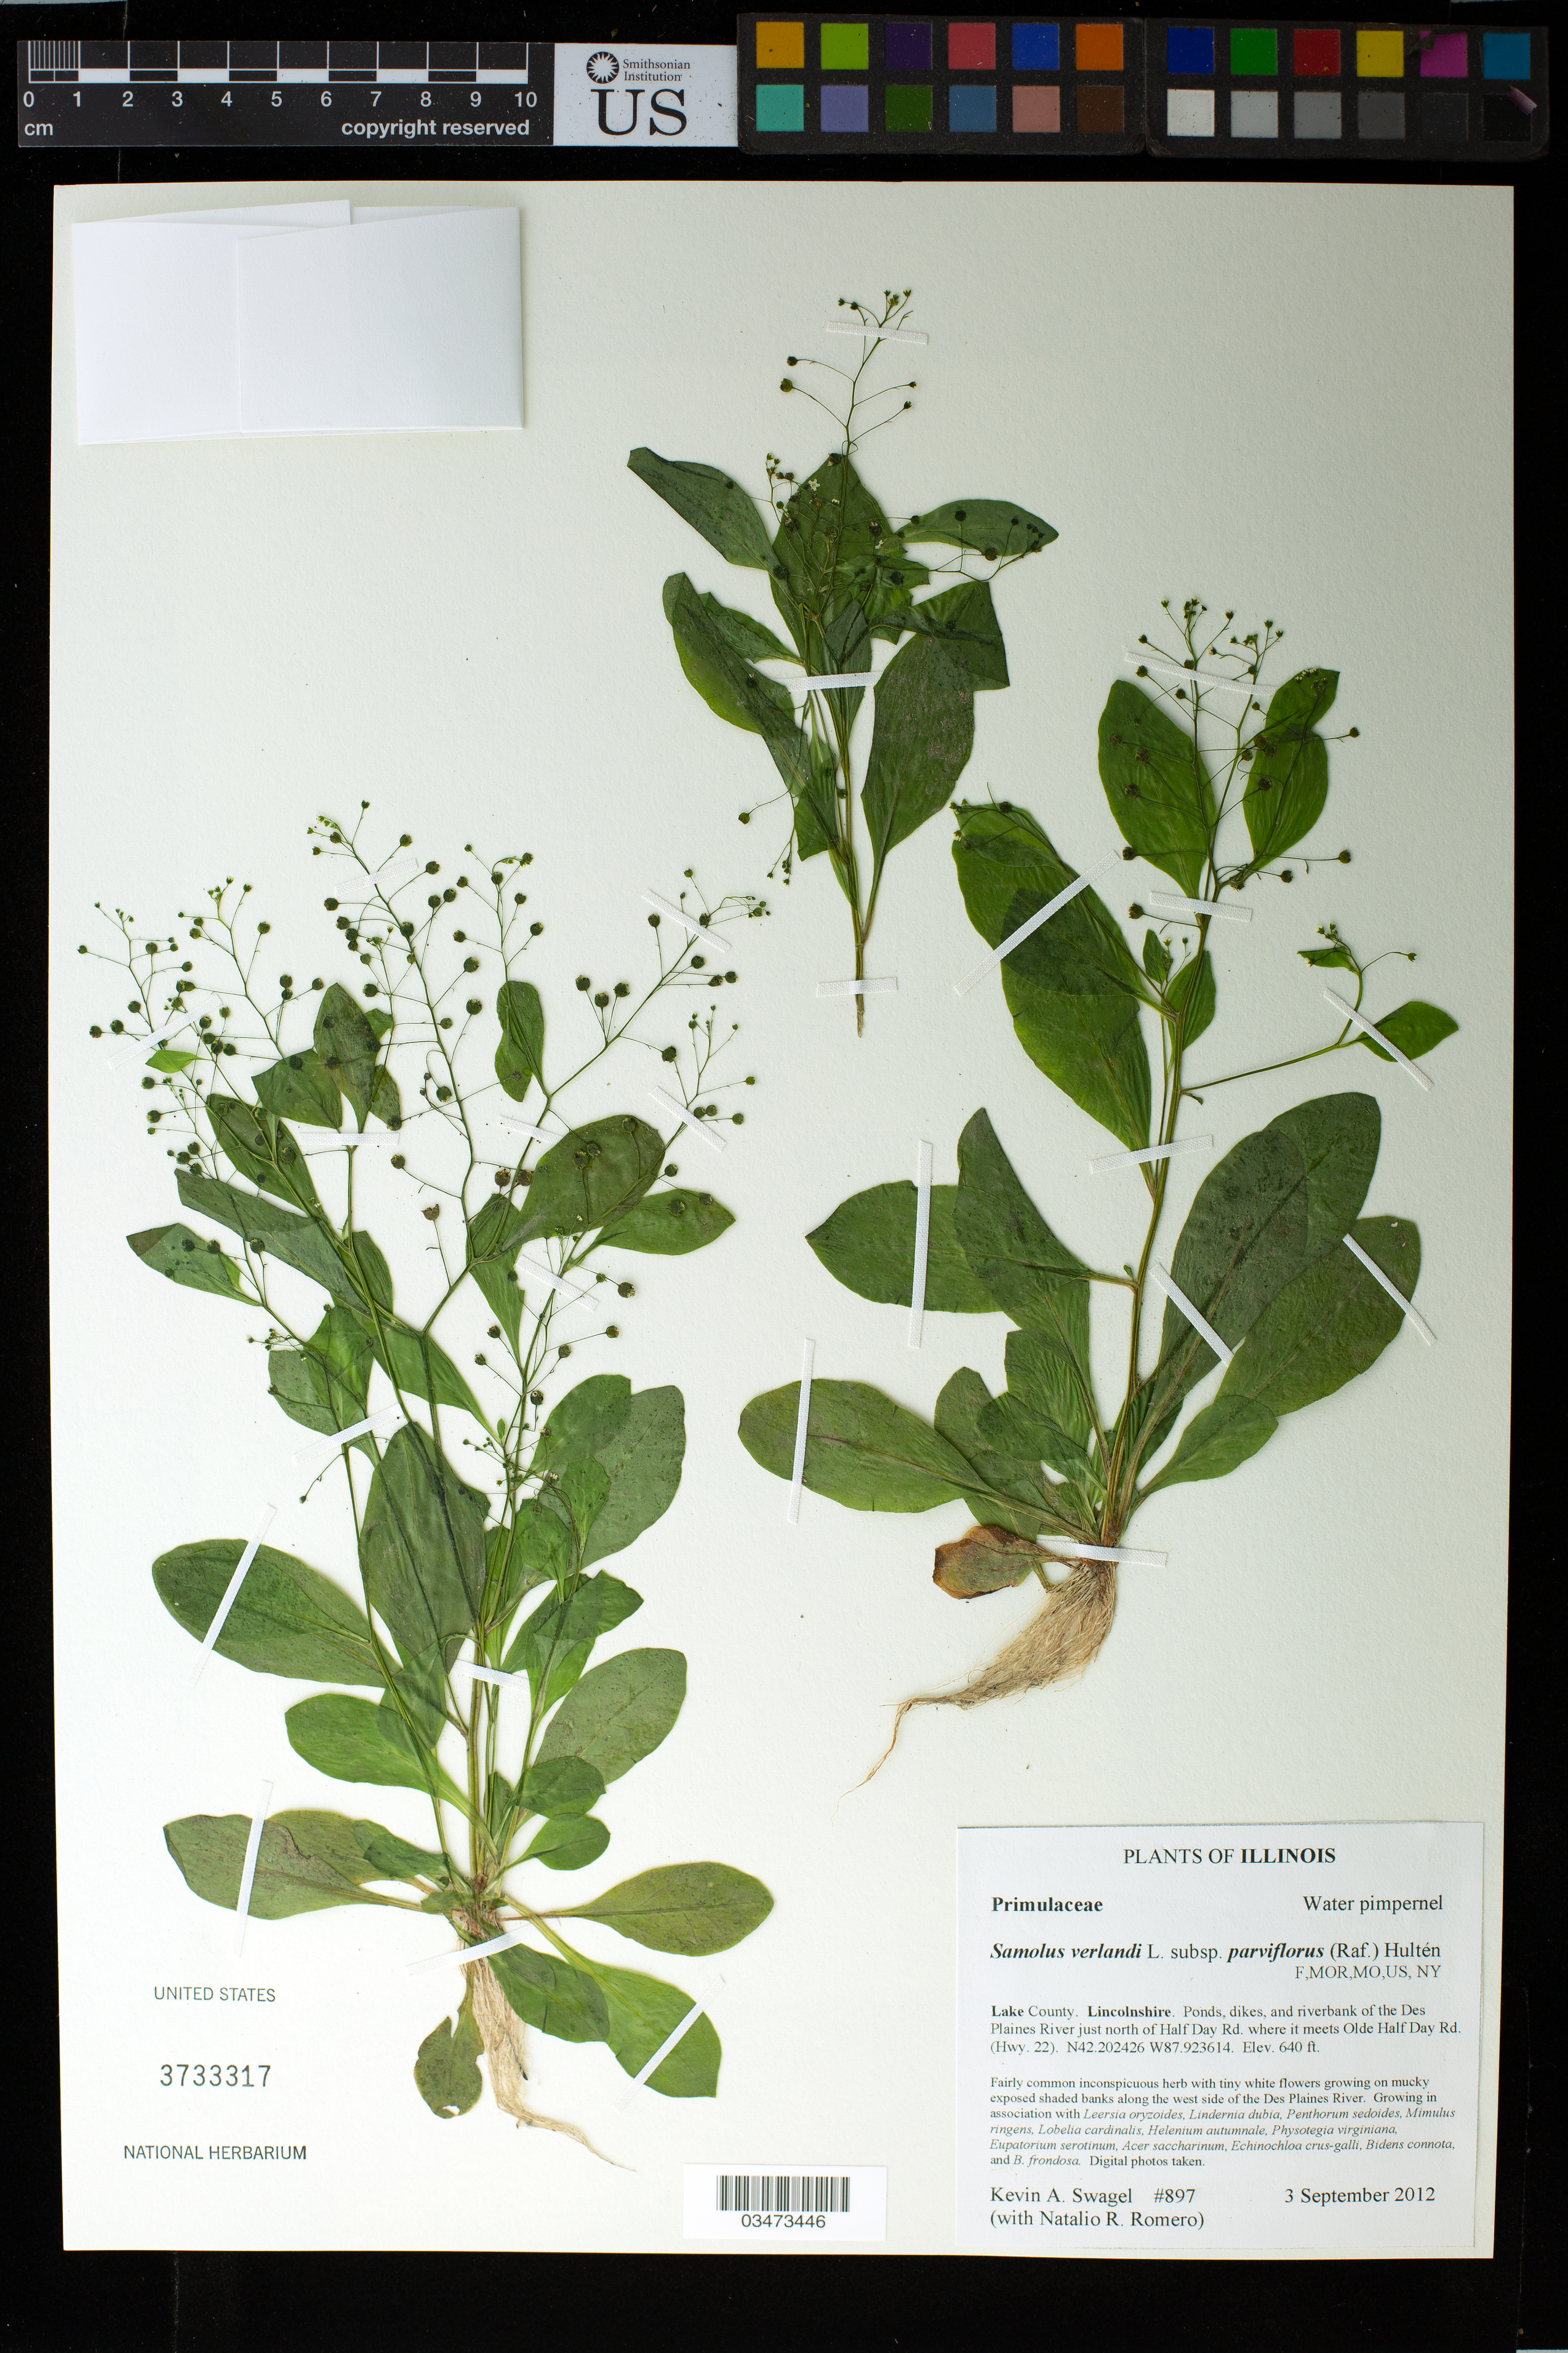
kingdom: Plantae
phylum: Tracheophyta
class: Magnoliopsida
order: Ericales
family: Primulaceae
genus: Samolus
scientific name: Samolus valerandi subsp. parviflorus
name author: (Raf.) L. & Hultén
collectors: K. Swagel & N. Romero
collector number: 897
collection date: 2012-09-03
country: United States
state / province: Illinois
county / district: Lake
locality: Lake County. Lincolnshire. Ponds, dikes, and riverbank of the Des Plaines River just north of Half Day Rd. where it meets Olde Half Day Rd. (Hwy.22).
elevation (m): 640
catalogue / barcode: US 3733317